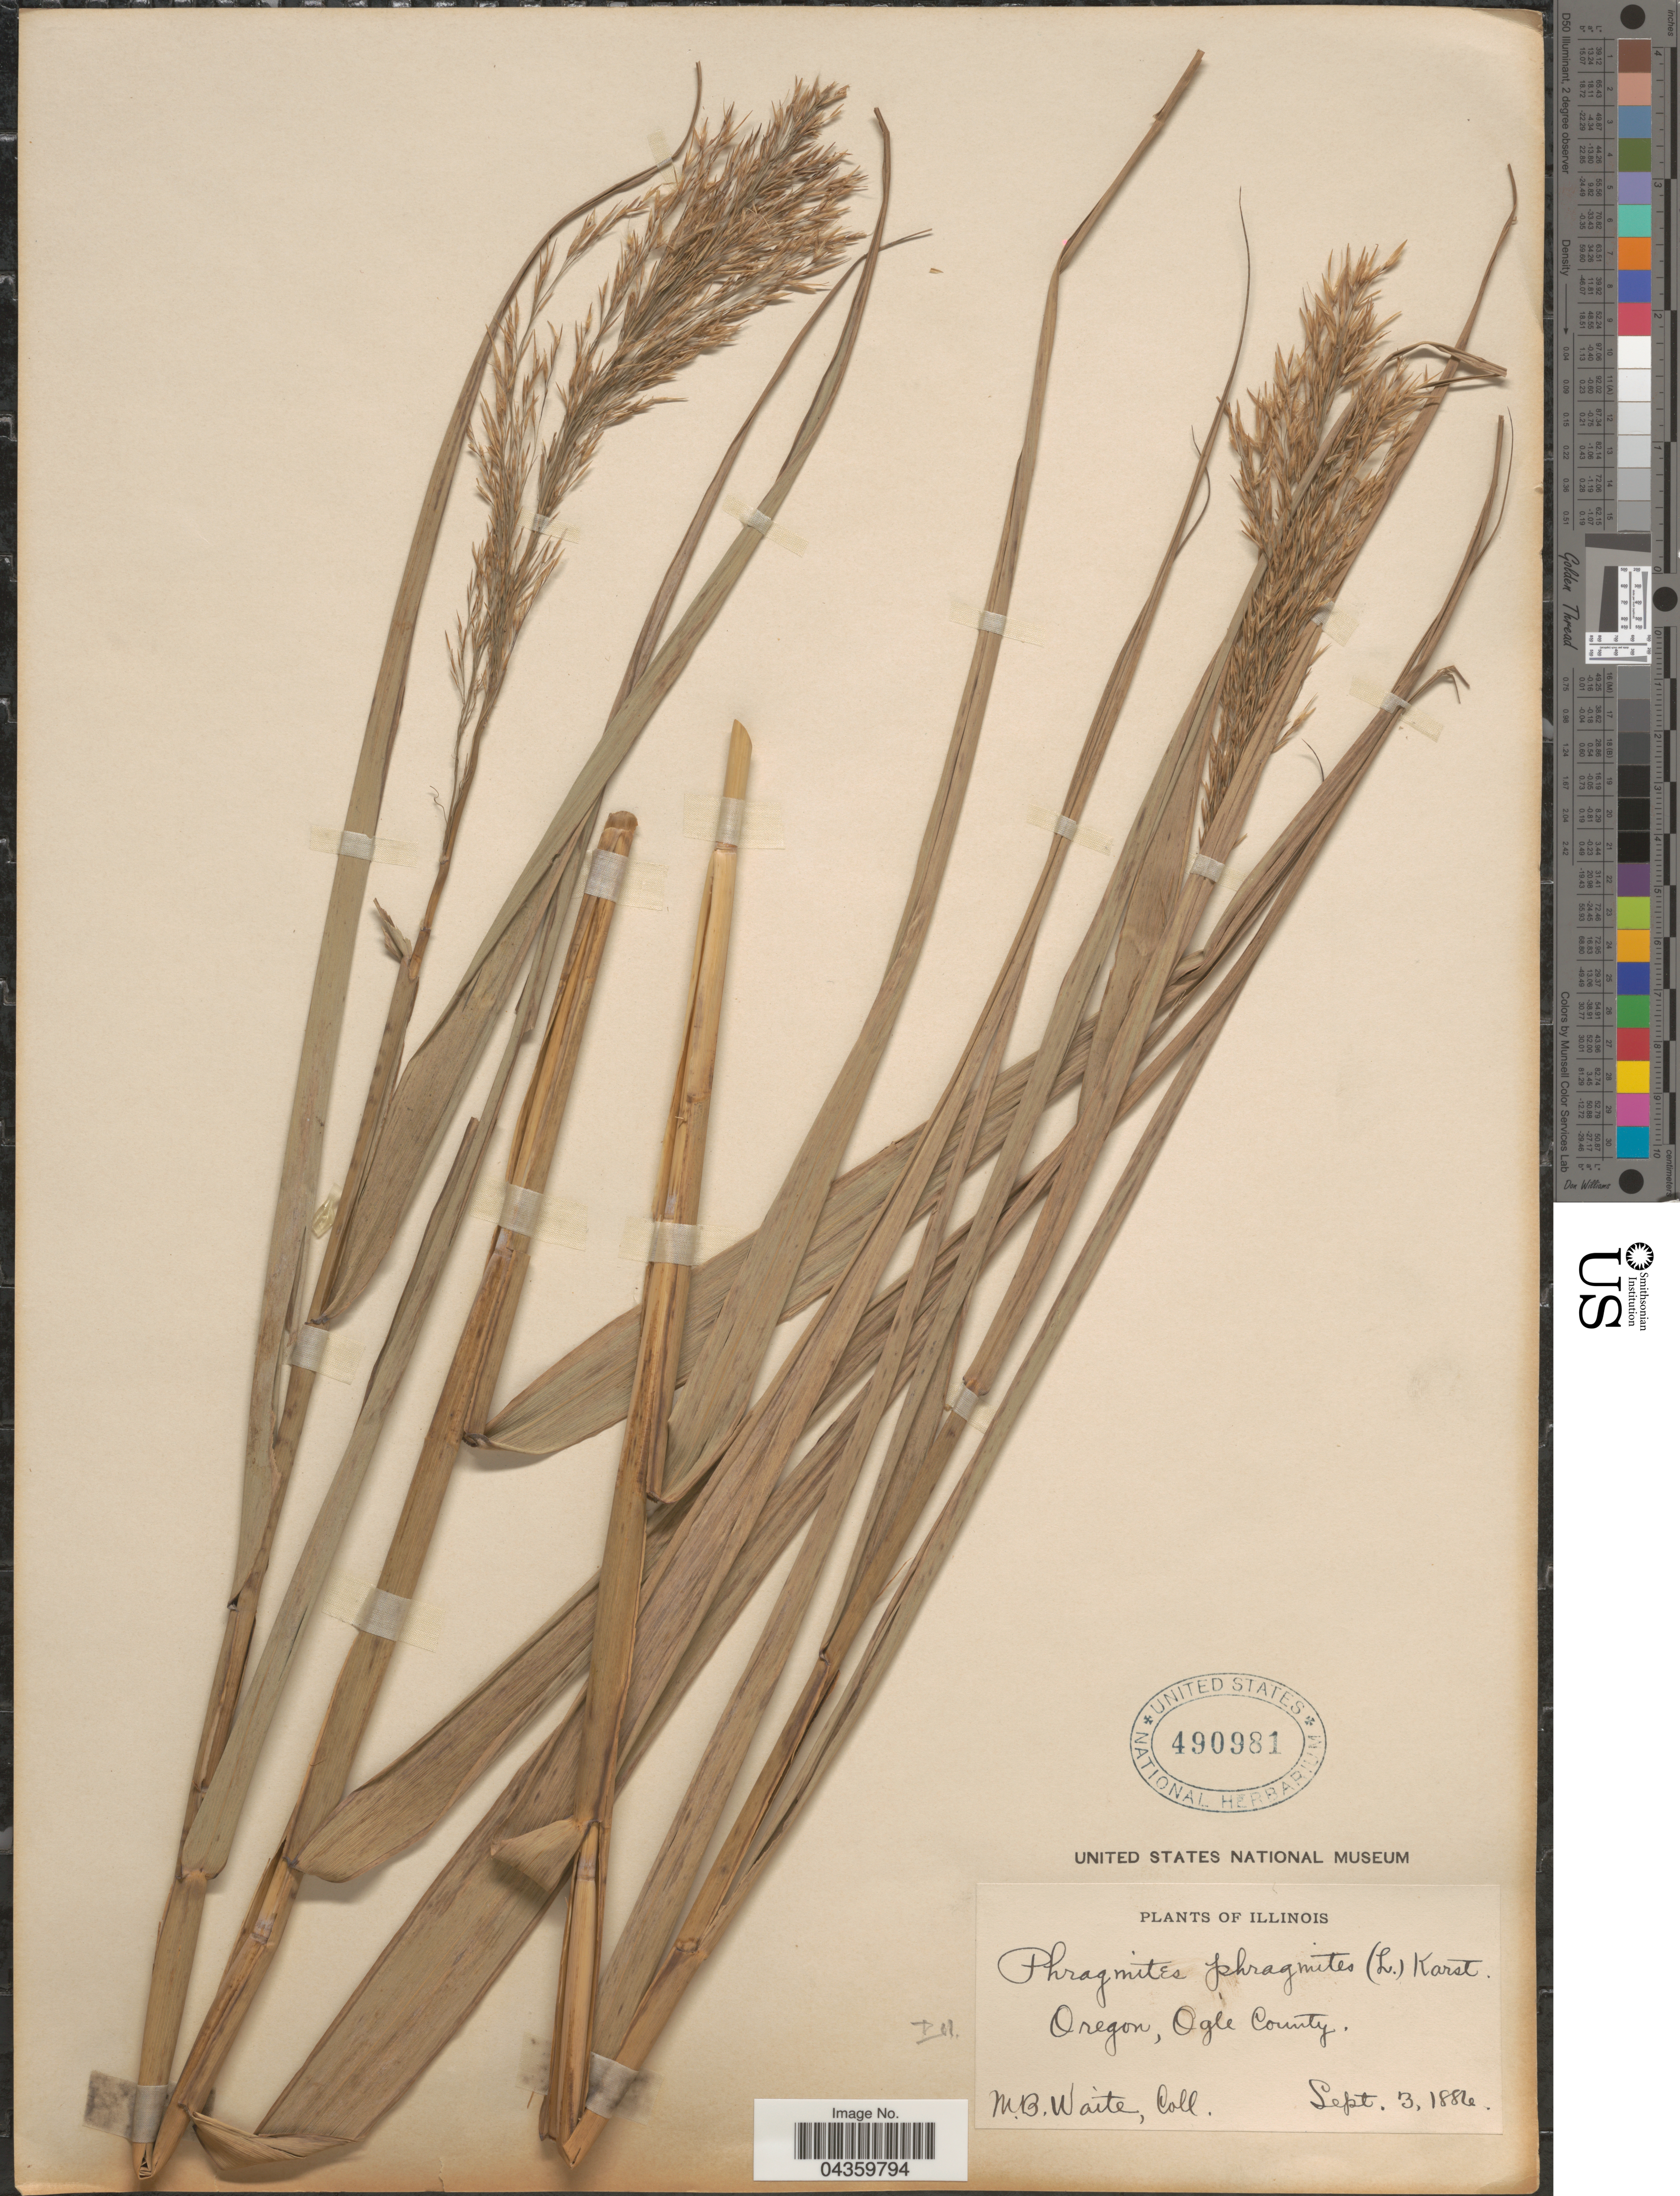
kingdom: Plantae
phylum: Tracheophyta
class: Liliopsida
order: Poales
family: Poaceae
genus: Phragmites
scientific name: Phragmites australis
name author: (Cav.) Trin. ex Steud.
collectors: M. B. Waite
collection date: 1886-09-03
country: United States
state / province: Oregon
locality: Ogle County.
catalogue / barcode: US 490981